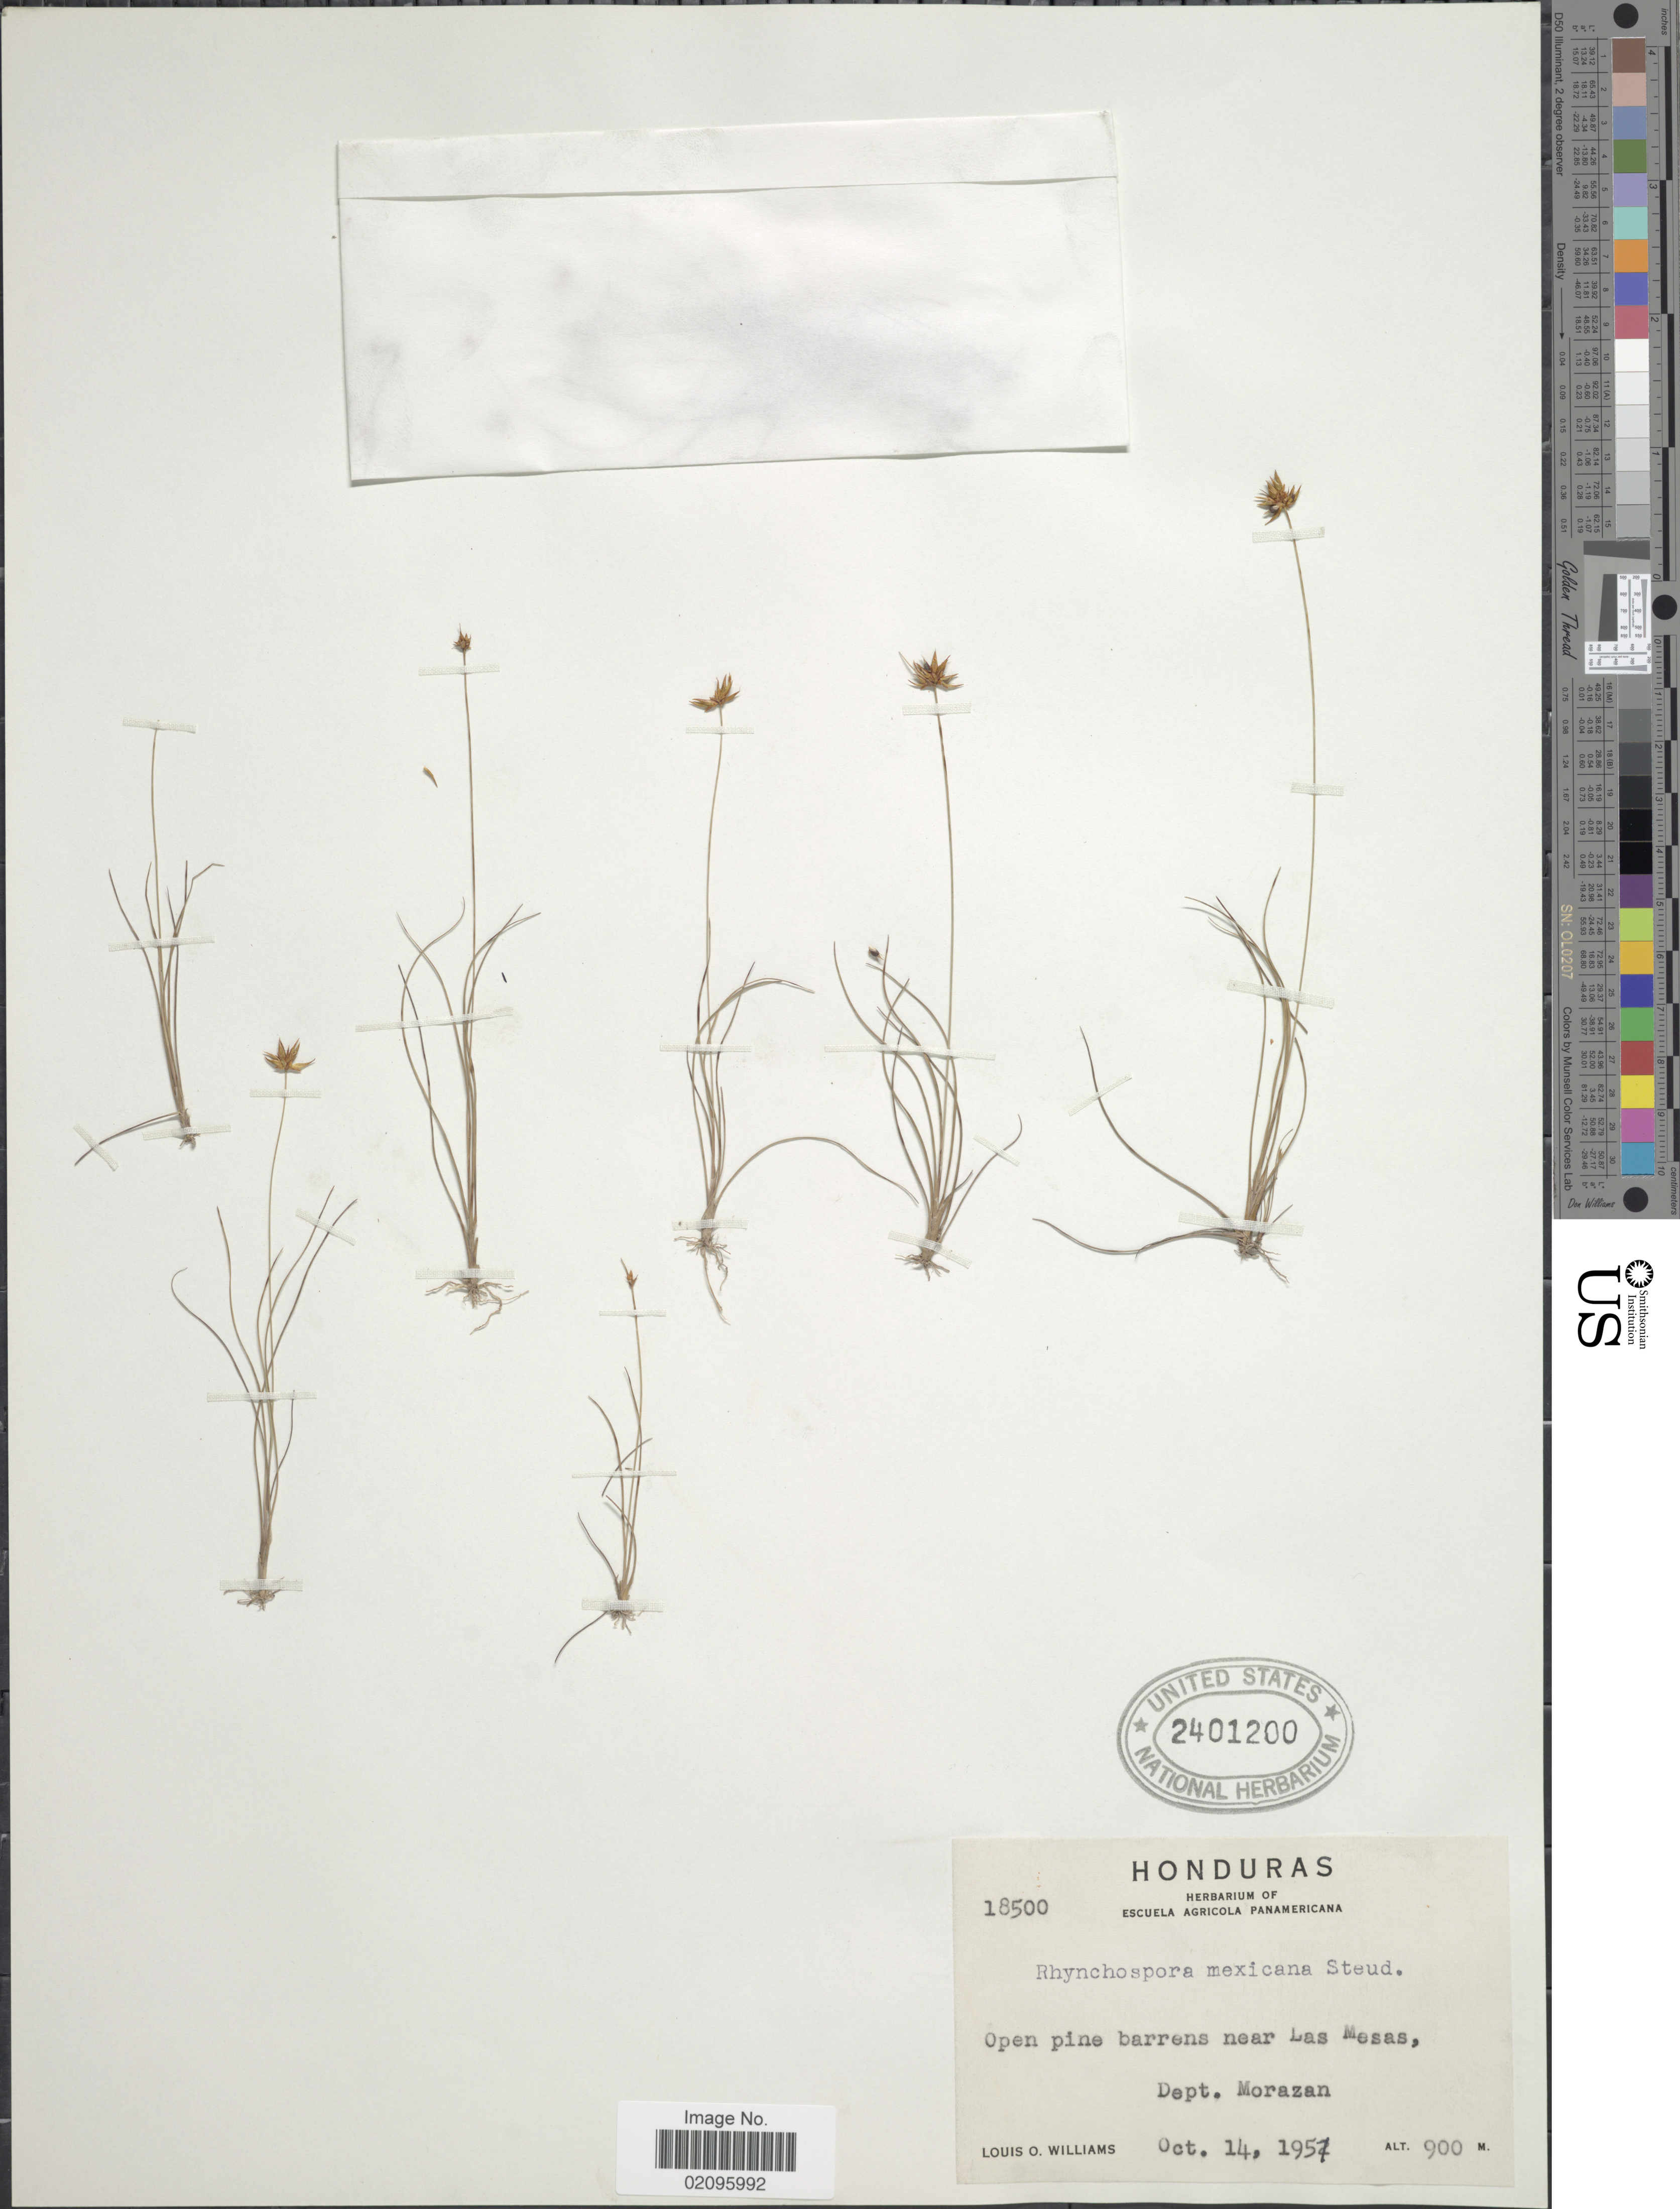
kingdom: Plantae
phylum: Tracheophyta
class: Liliopsida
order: Poales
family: Cyperaceae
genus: Rhynchospora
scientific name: Rhynchospora mexicana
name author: (Liebm.) Steud.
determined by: Alves, K.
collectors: L. O. Williams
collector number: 18500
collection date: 1951-10-14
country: Honduras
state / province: Fco. Morazán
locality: Open pine barrens near Las Mesas, Dept. Morazan.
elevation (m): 900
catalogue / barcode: US 2401200